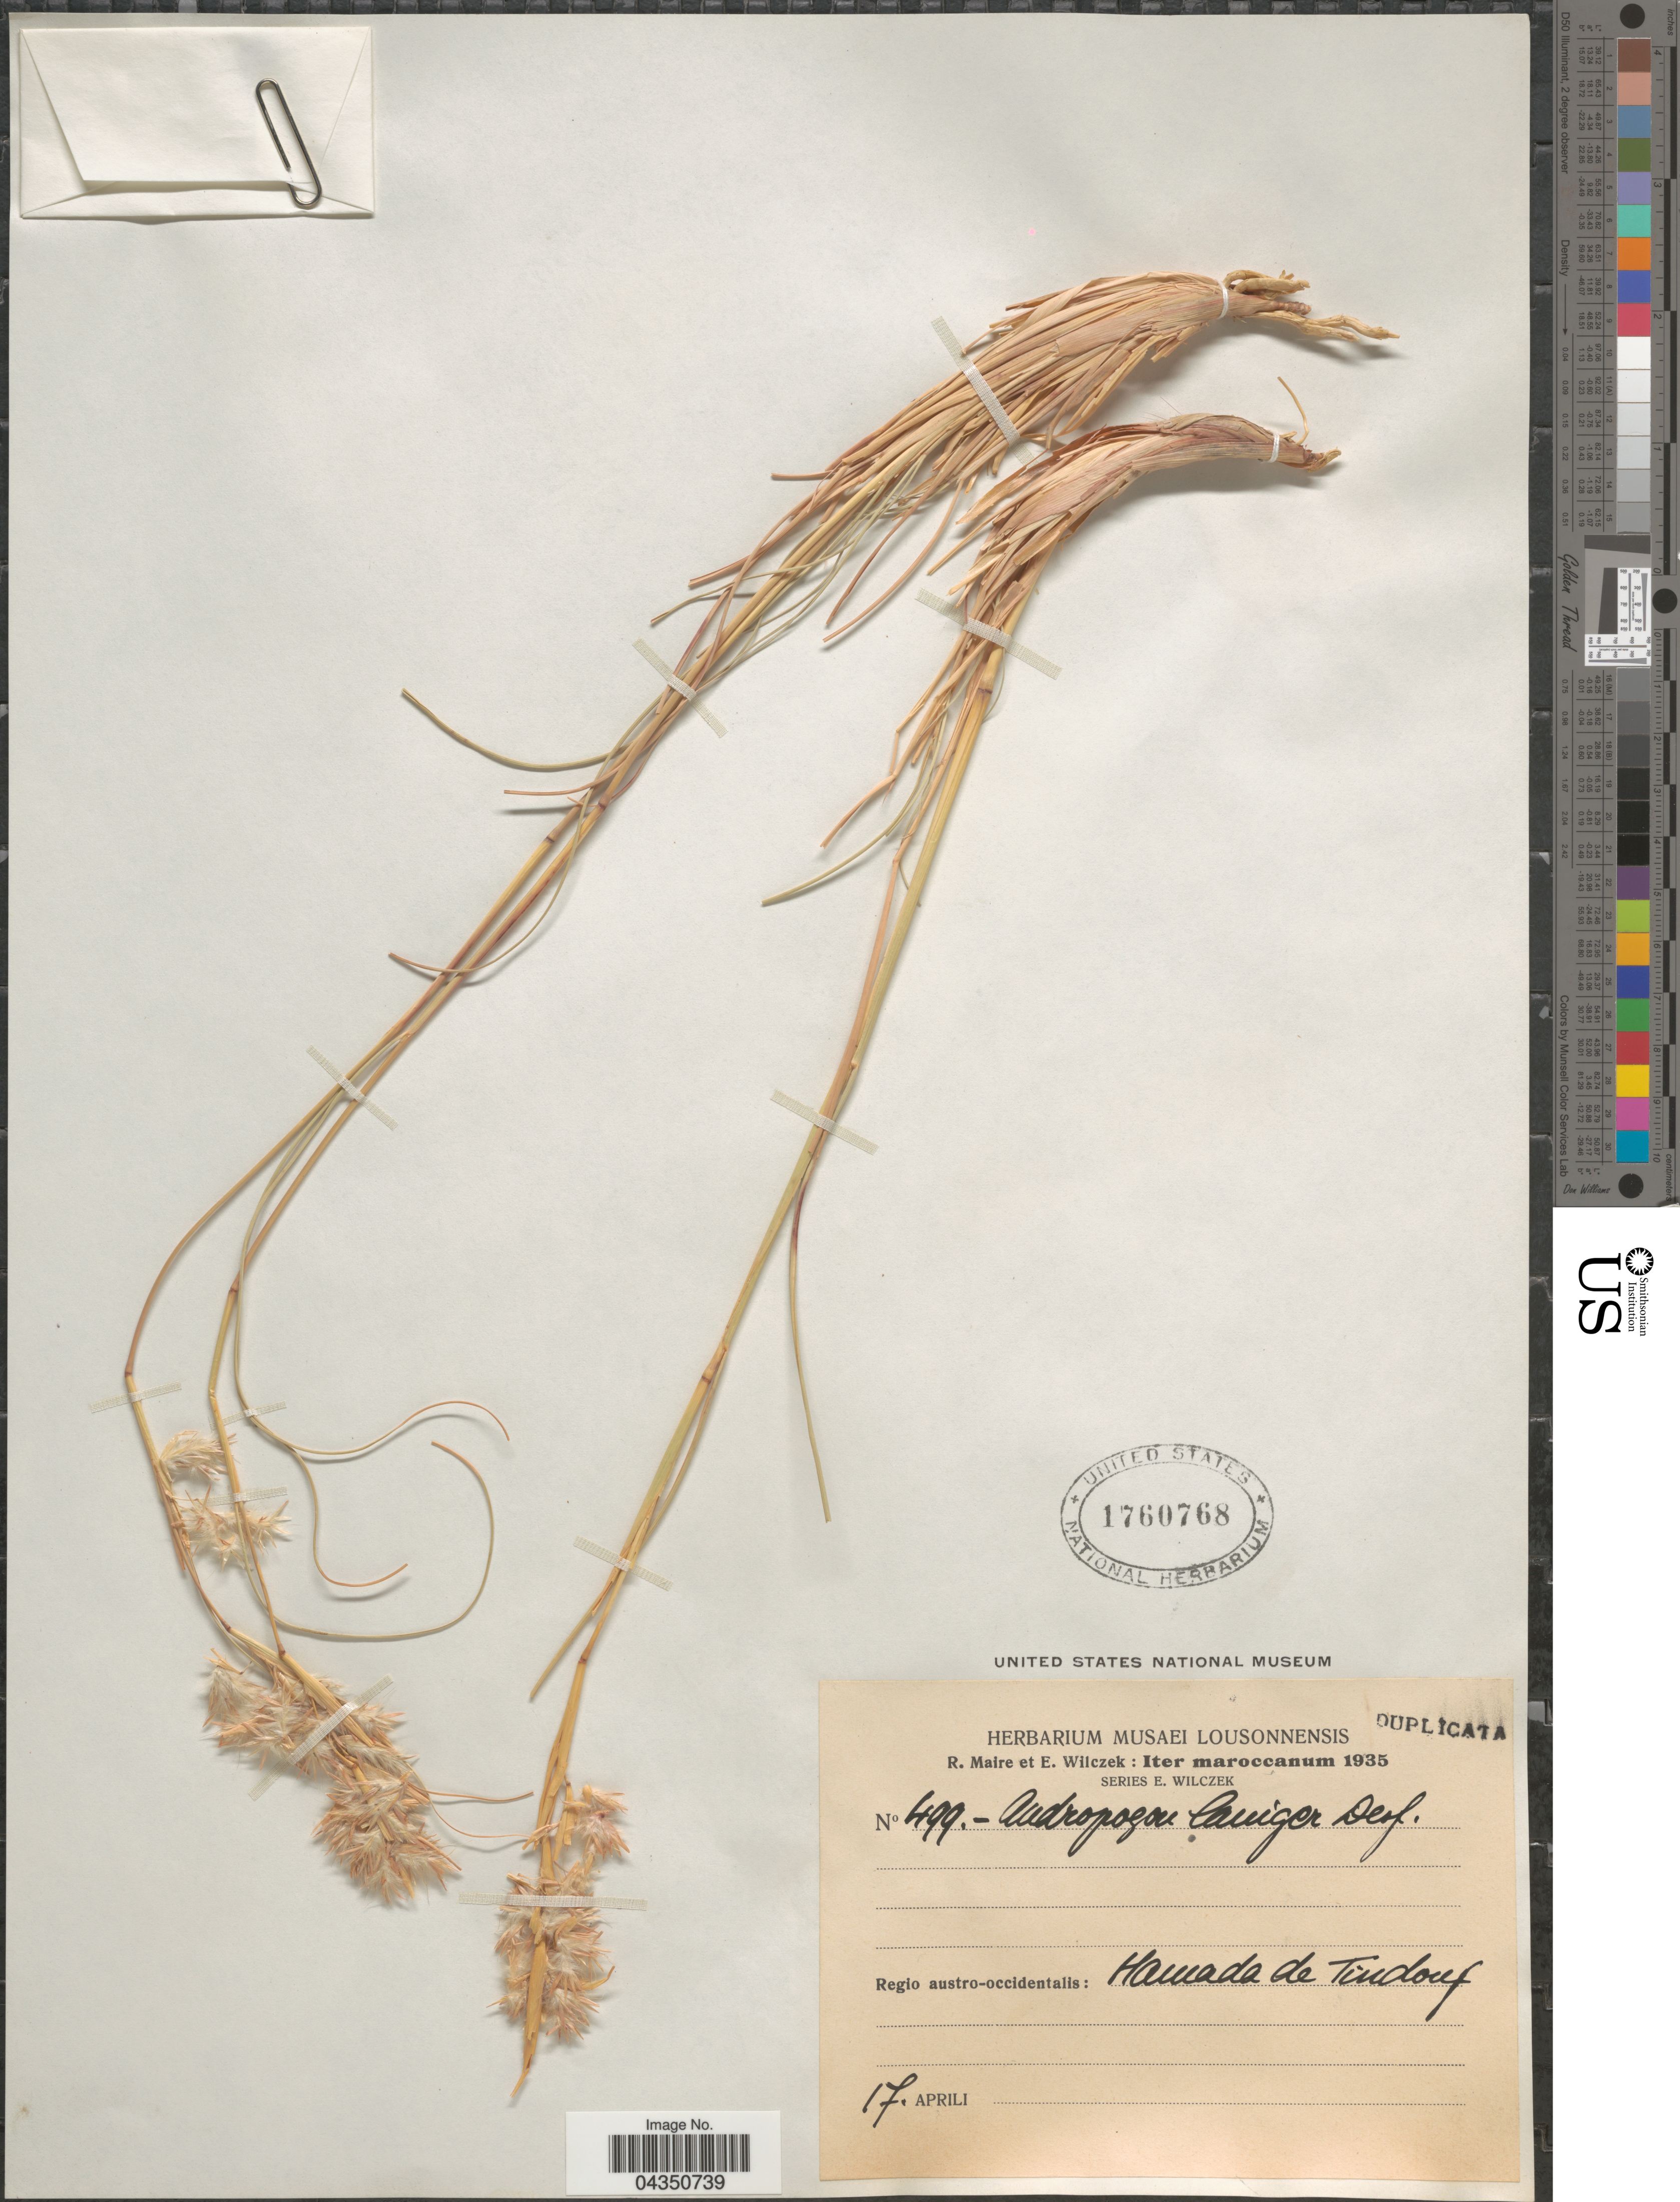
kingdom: Plantae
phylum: Tracheophyta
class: Liliopsida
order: Poales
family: Poaceae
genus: Cymbopogon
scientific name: Cymbopogon schoenanthus subsp. proximus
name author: (Hochst. ex A. Rich.) Maire & Weiller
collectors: R. Maire & E. Wilczek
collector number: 499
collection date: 1935-04-17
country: Algeria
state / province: Tindouf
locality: Iter maroccanum 1935. Series E. Wilczek [unsure placement]. Regio austro-occidentalis: Hamada de Tindouf.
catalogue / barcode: US 1760768